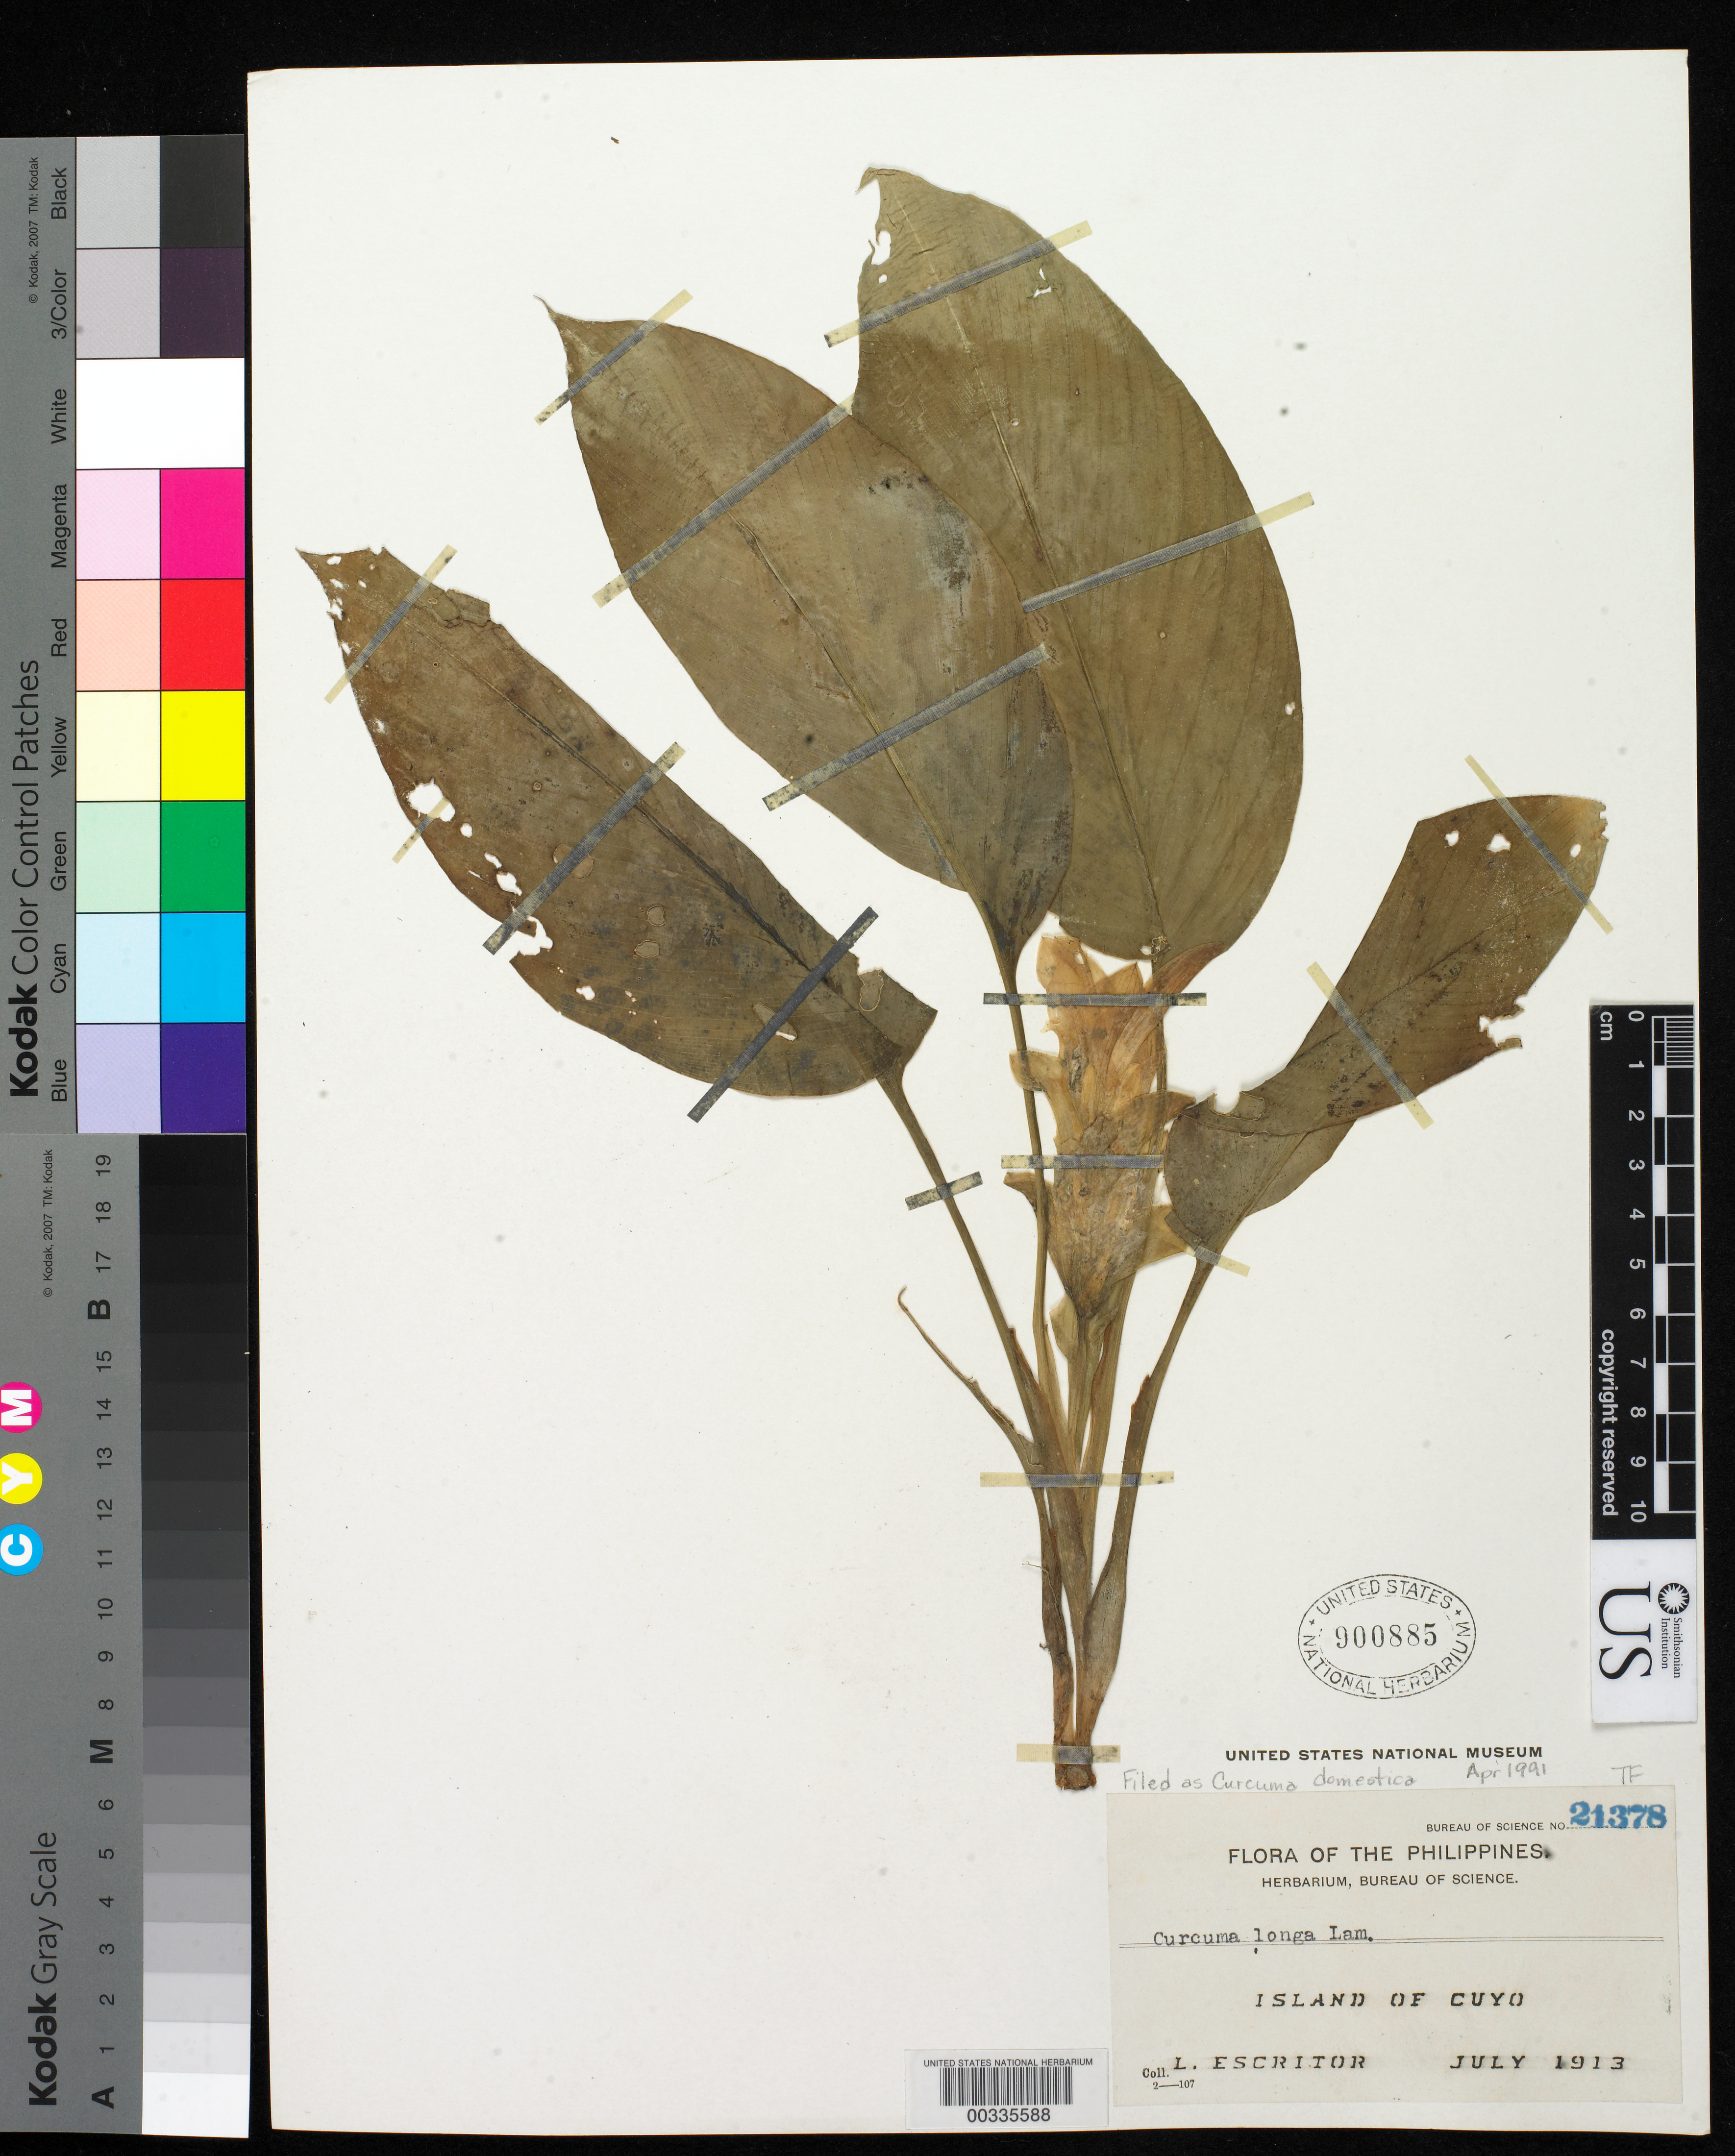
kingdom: Plantae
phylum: Tracheophyta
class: Liliopsida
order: Zingiberales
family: Zingiberaceae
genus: Curcuma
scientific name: Curcuma longa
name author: L.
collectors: L. Escritor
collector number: Bur. Sci. 21378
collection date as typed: Jul 1913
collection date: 1913-07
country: Philippines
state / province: Mimaropa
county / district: Palawan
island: Cuyo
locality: Cuyo, island of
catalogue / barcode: US 900885